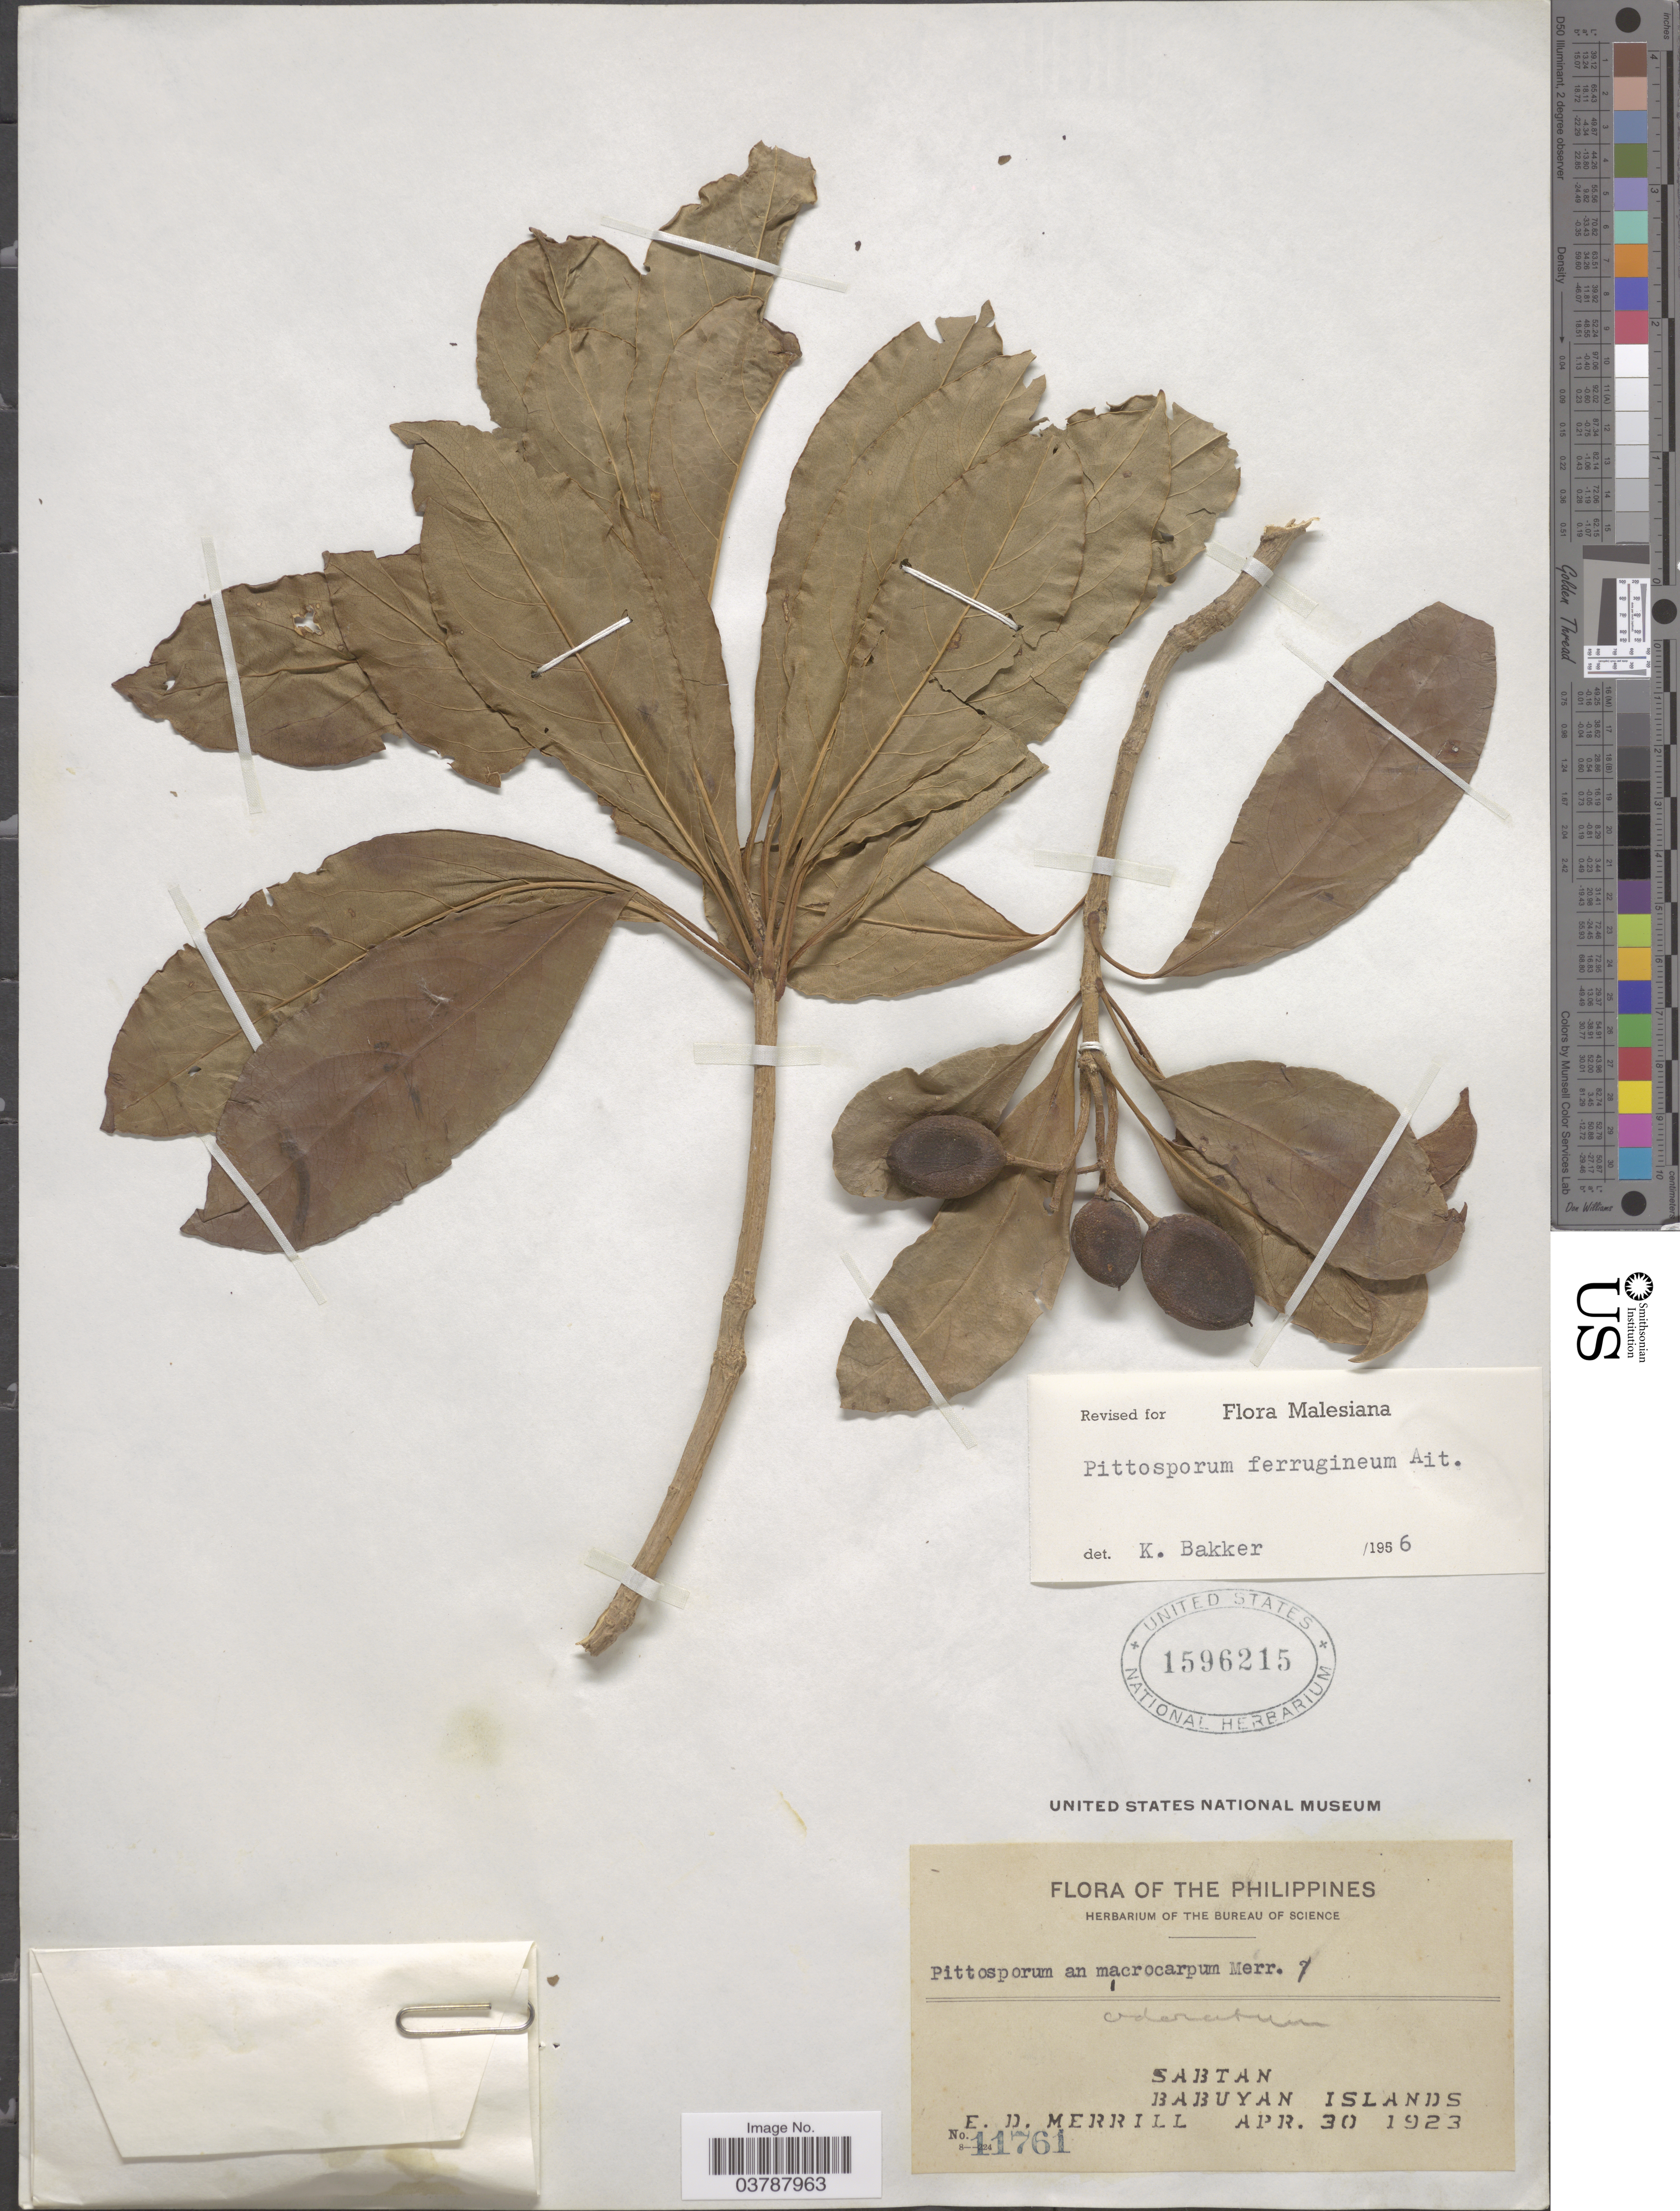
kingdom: Plantae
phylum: Tracheophyta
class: Magnoliopsida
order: Apiales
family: Pittosporaceae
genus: Pittosporum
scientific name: Pittosporum ferrugineum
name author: Dryand. ex Aiton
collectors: E. D. Merrill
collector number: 11761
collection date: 1923-04-30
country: Philippines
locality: Sabtan, Babuyan Islands.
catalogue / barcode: US 1596215